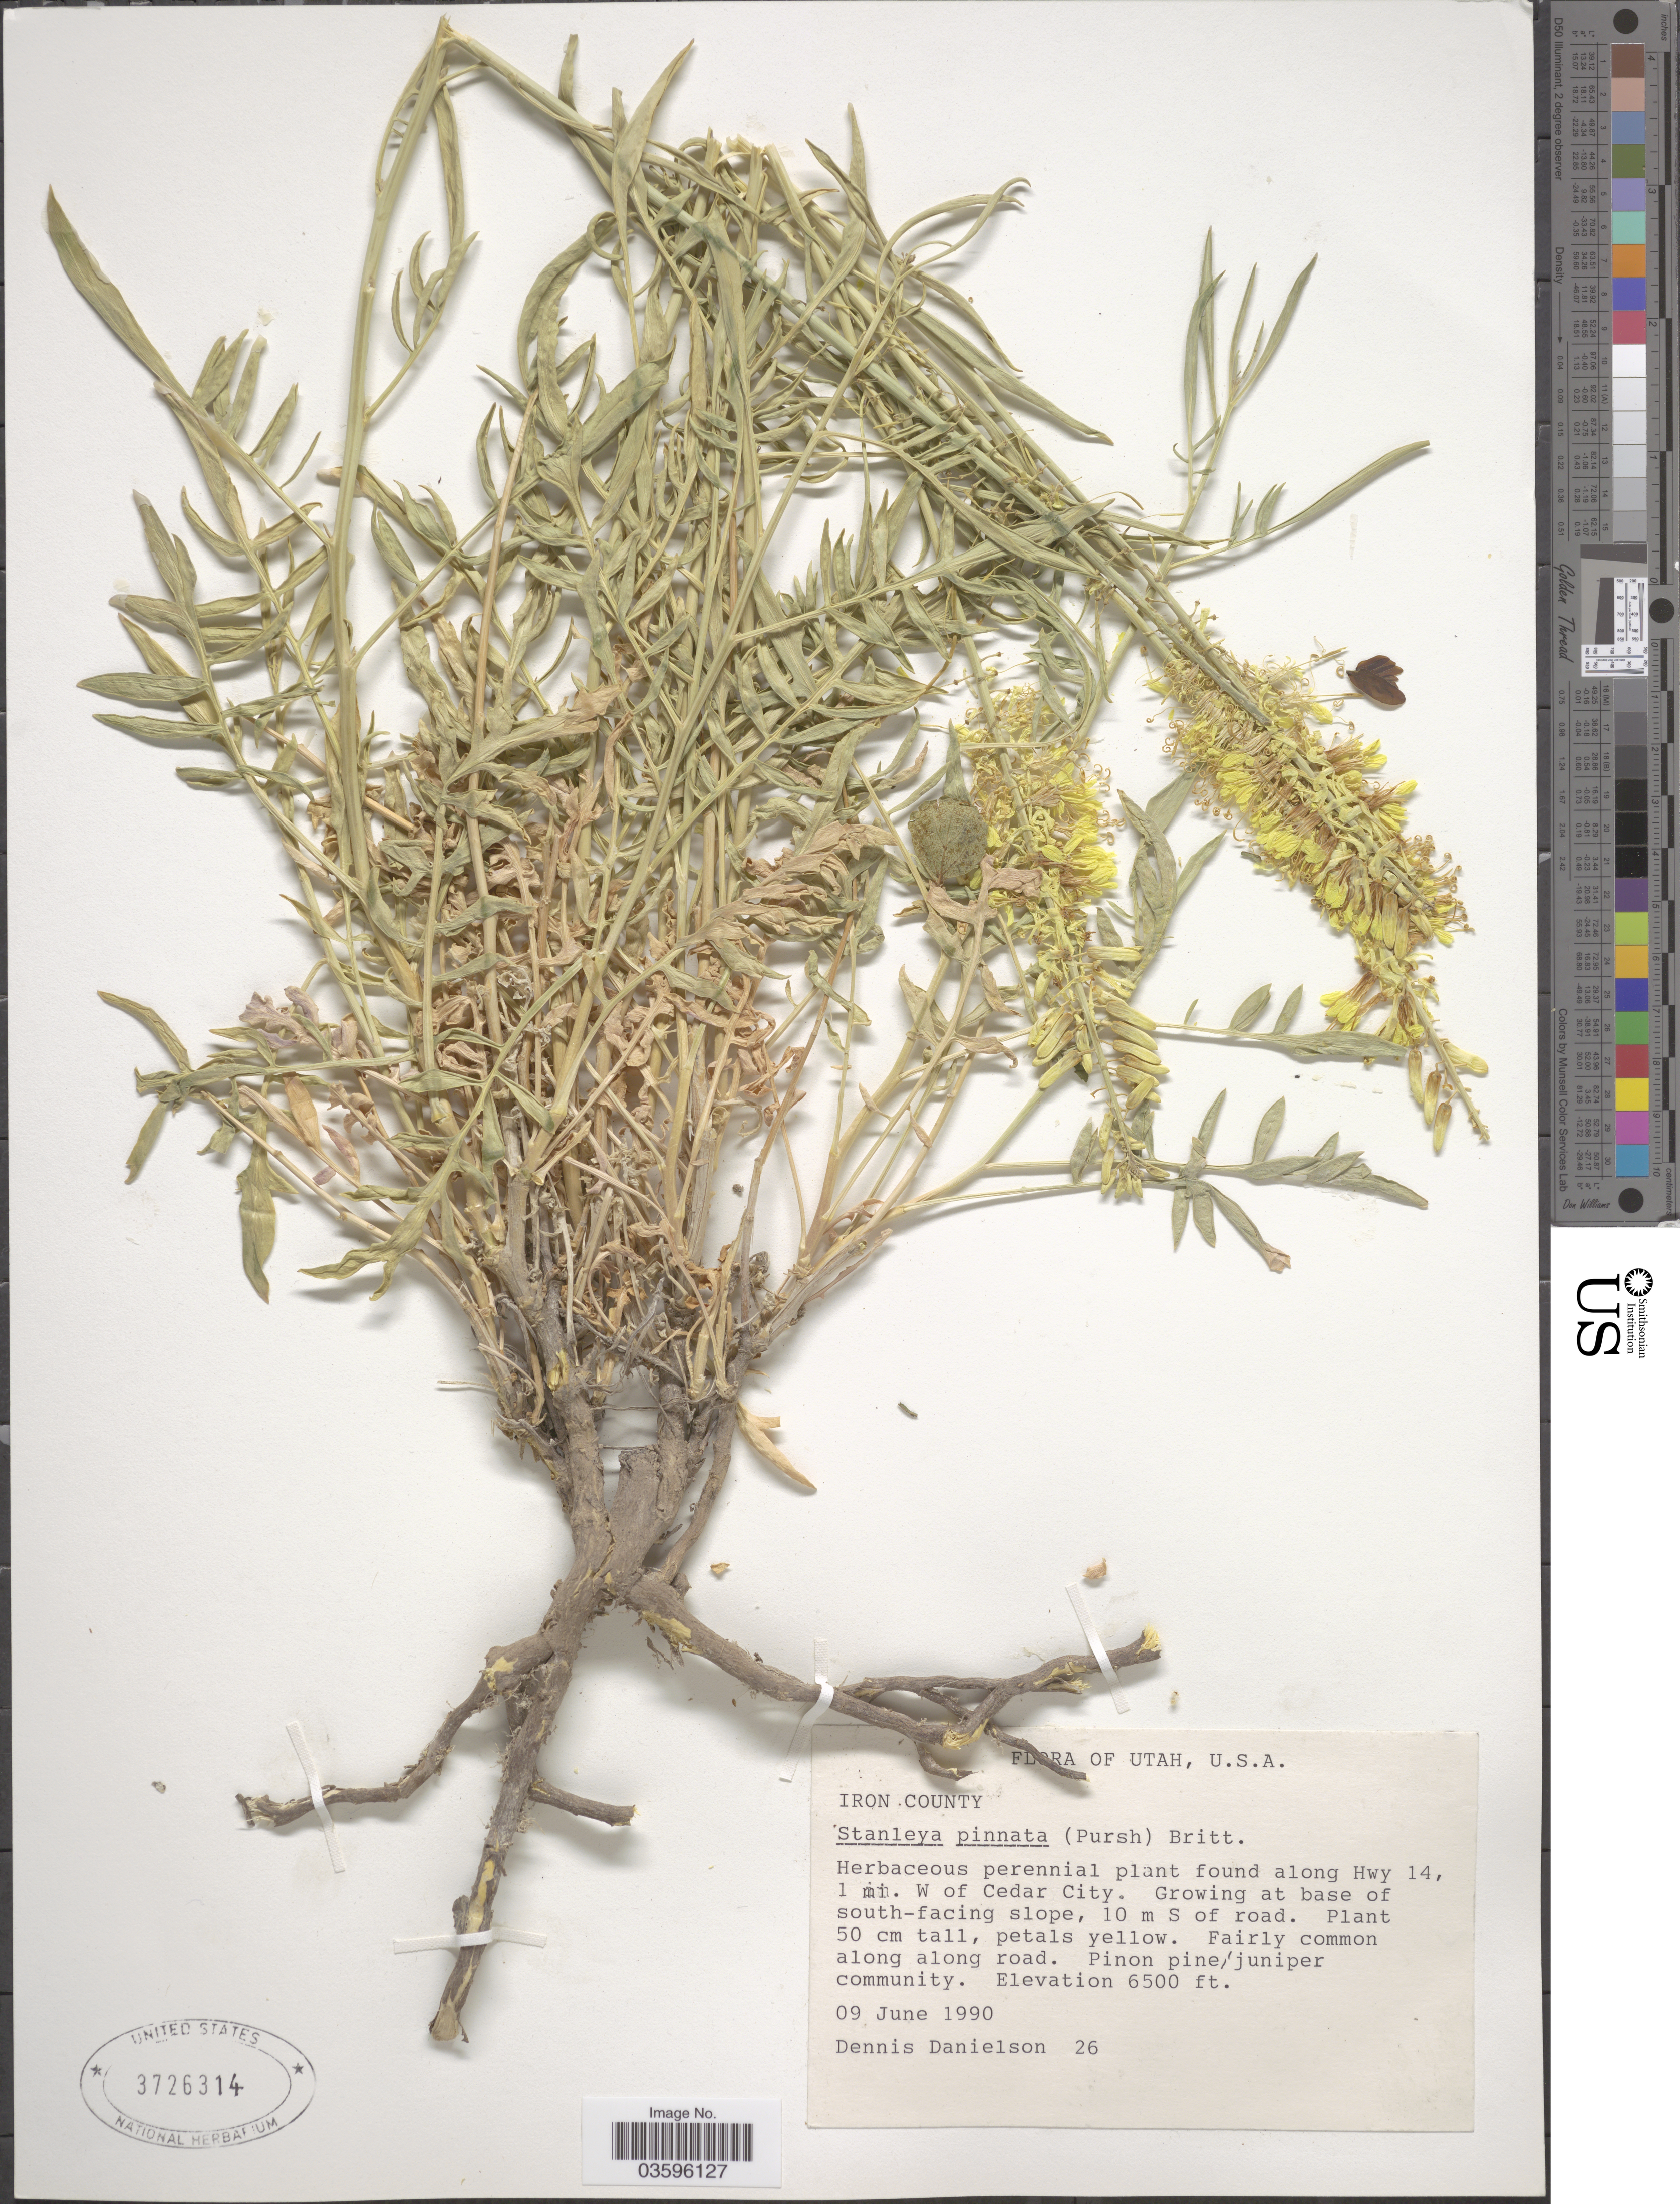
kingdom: Plantae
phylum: Tracheophyta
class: Magnoliopsida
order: Brassicales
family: Brassicaceae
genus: Stanleya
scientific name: Stanleya pinnata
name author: (Pursh) Britton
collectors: D. Danielson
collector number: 26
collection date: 1990-06-09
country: United States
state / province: Utah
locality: Iron County. Along Hwy 14, 1 mi. W of Cedar City. Growing at base of south-facing slope, 10 m S of road. Pinon pine/juniper community.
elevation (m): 1981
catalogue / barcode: US 3726314